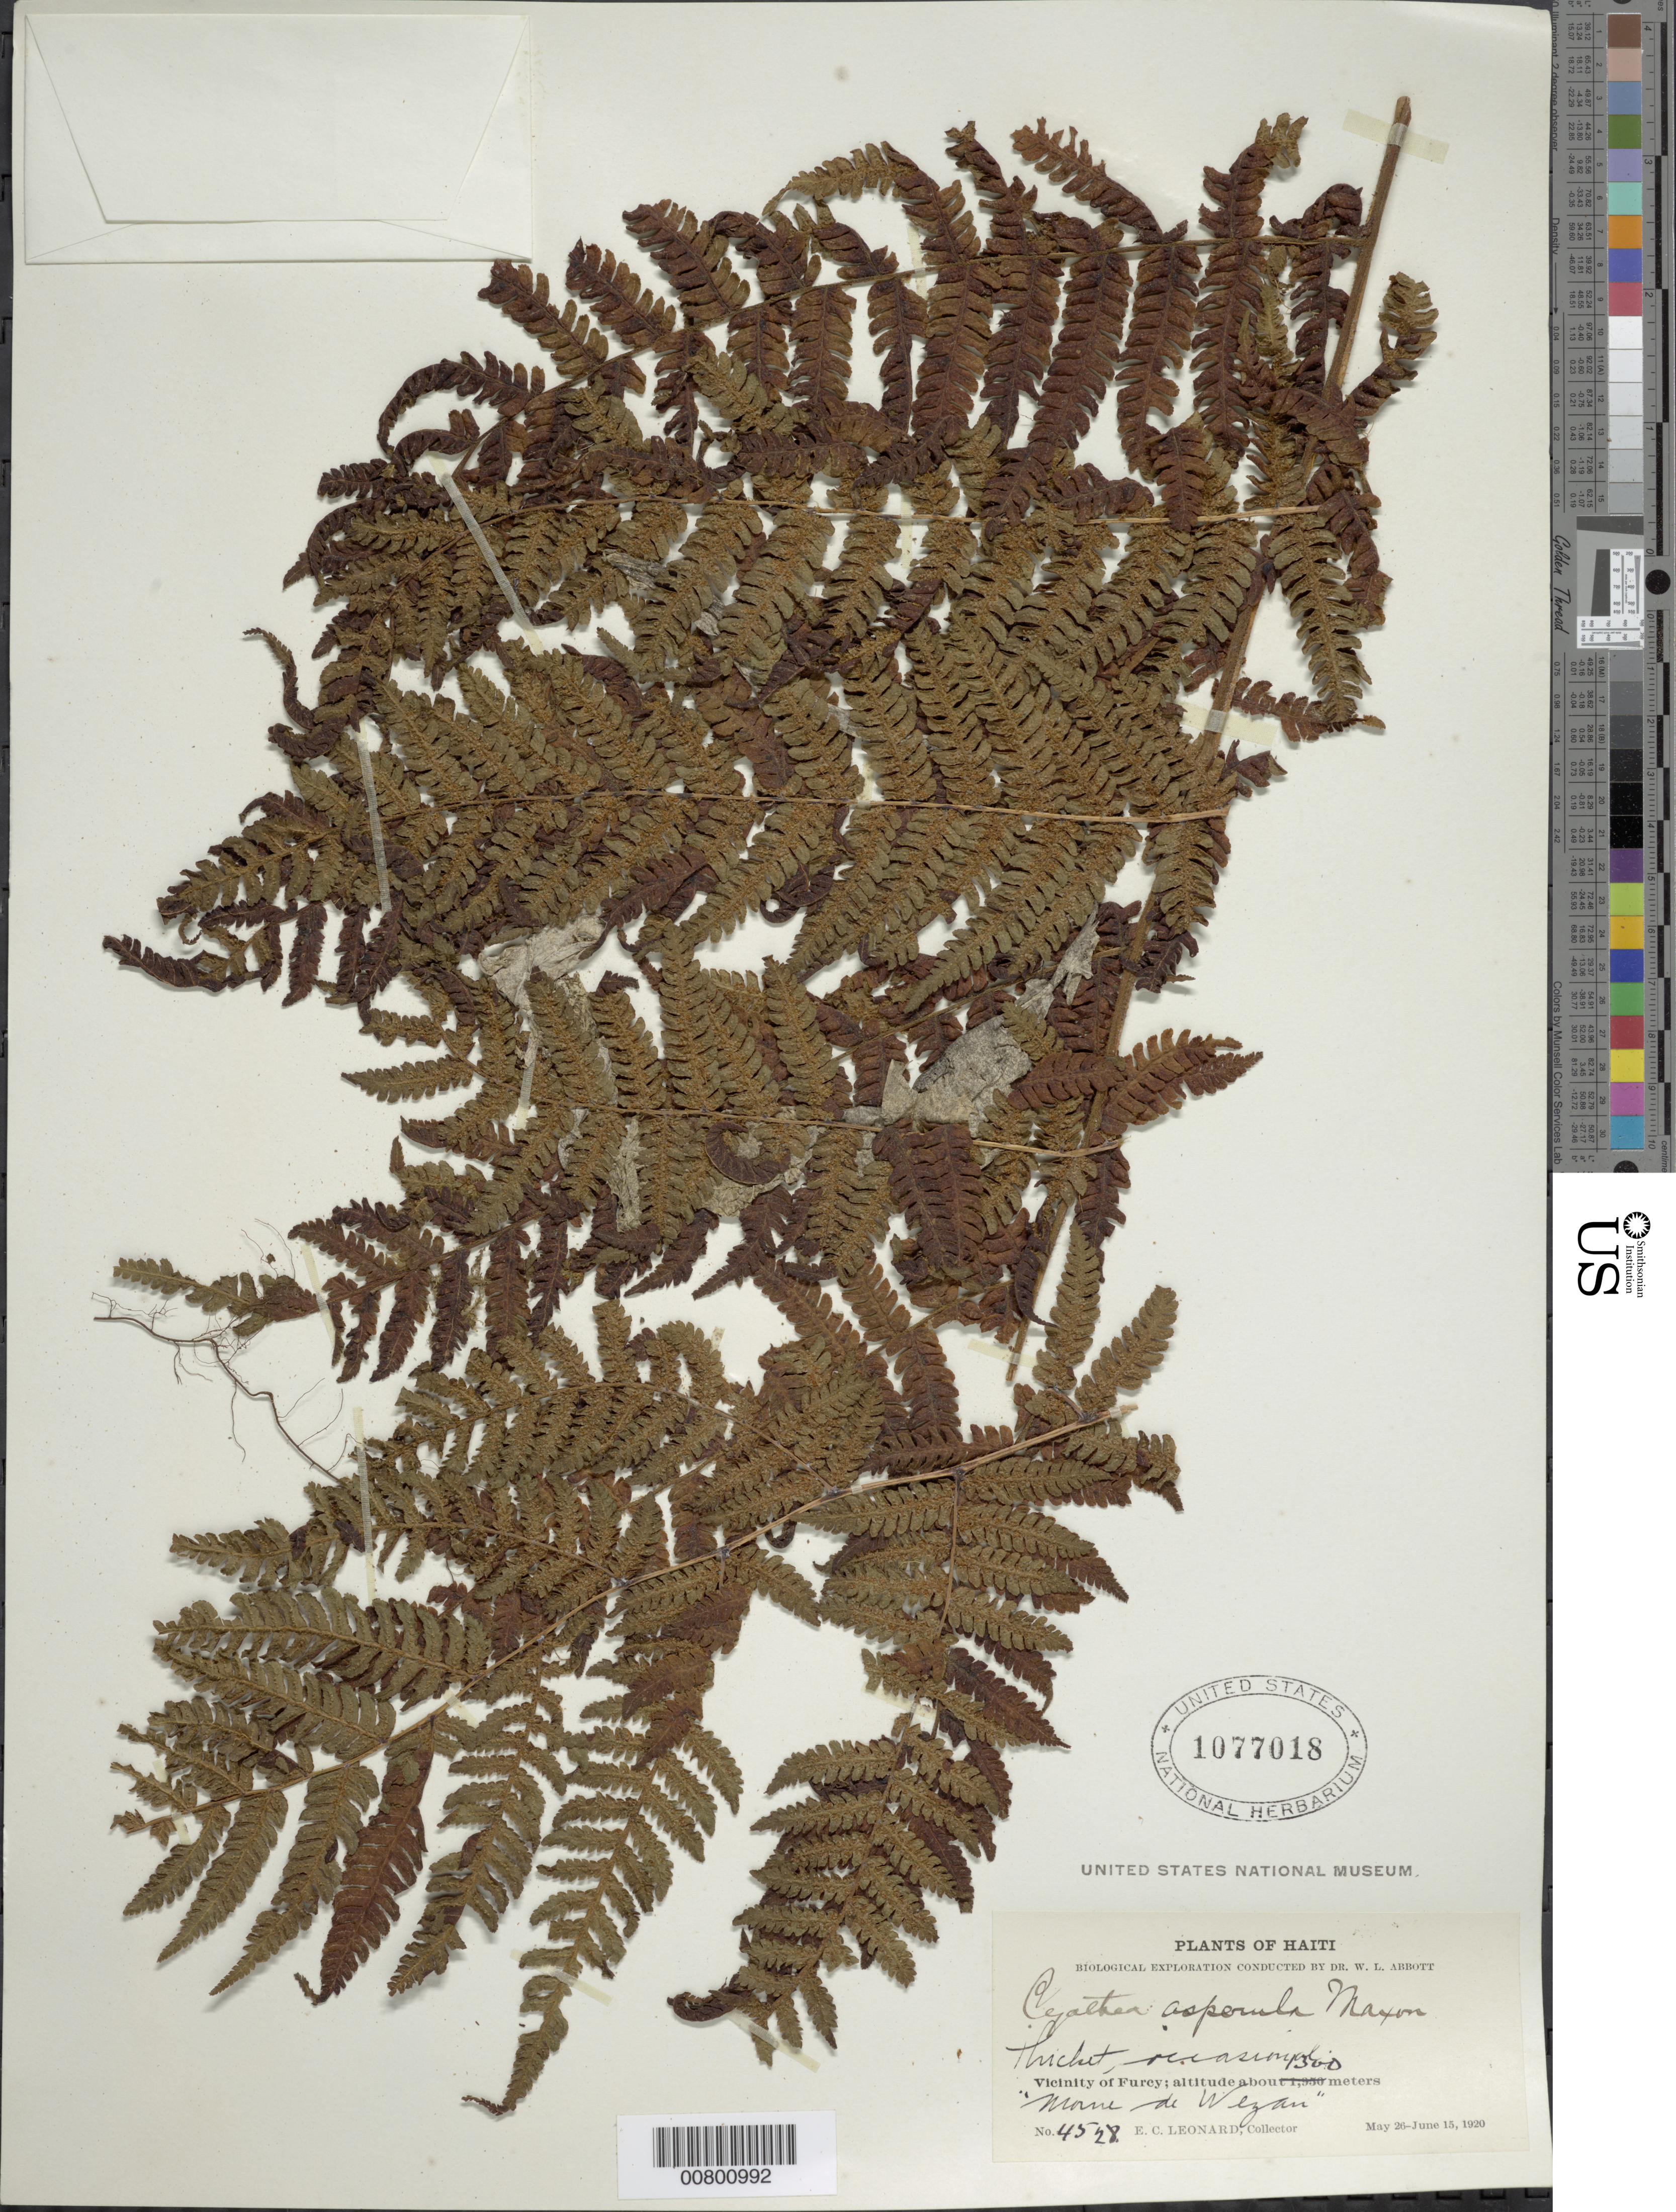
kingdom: Plantae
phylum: Tracheophyta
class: Polypodiopsida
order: Cyatheales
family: Cyatheaceae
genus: Cyathea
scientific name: Cyathea furfuracea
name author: Christ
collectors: E. C. Leonard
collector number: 4528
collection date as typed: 26 May 1920 to 15 Jun 1920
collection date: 1920-05-26/1920-06-15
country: Haiti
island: Hispaniola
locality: Furcy vicinity, Morne de Weyan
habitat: Thicket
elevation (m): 1300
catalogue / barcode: US 1077018